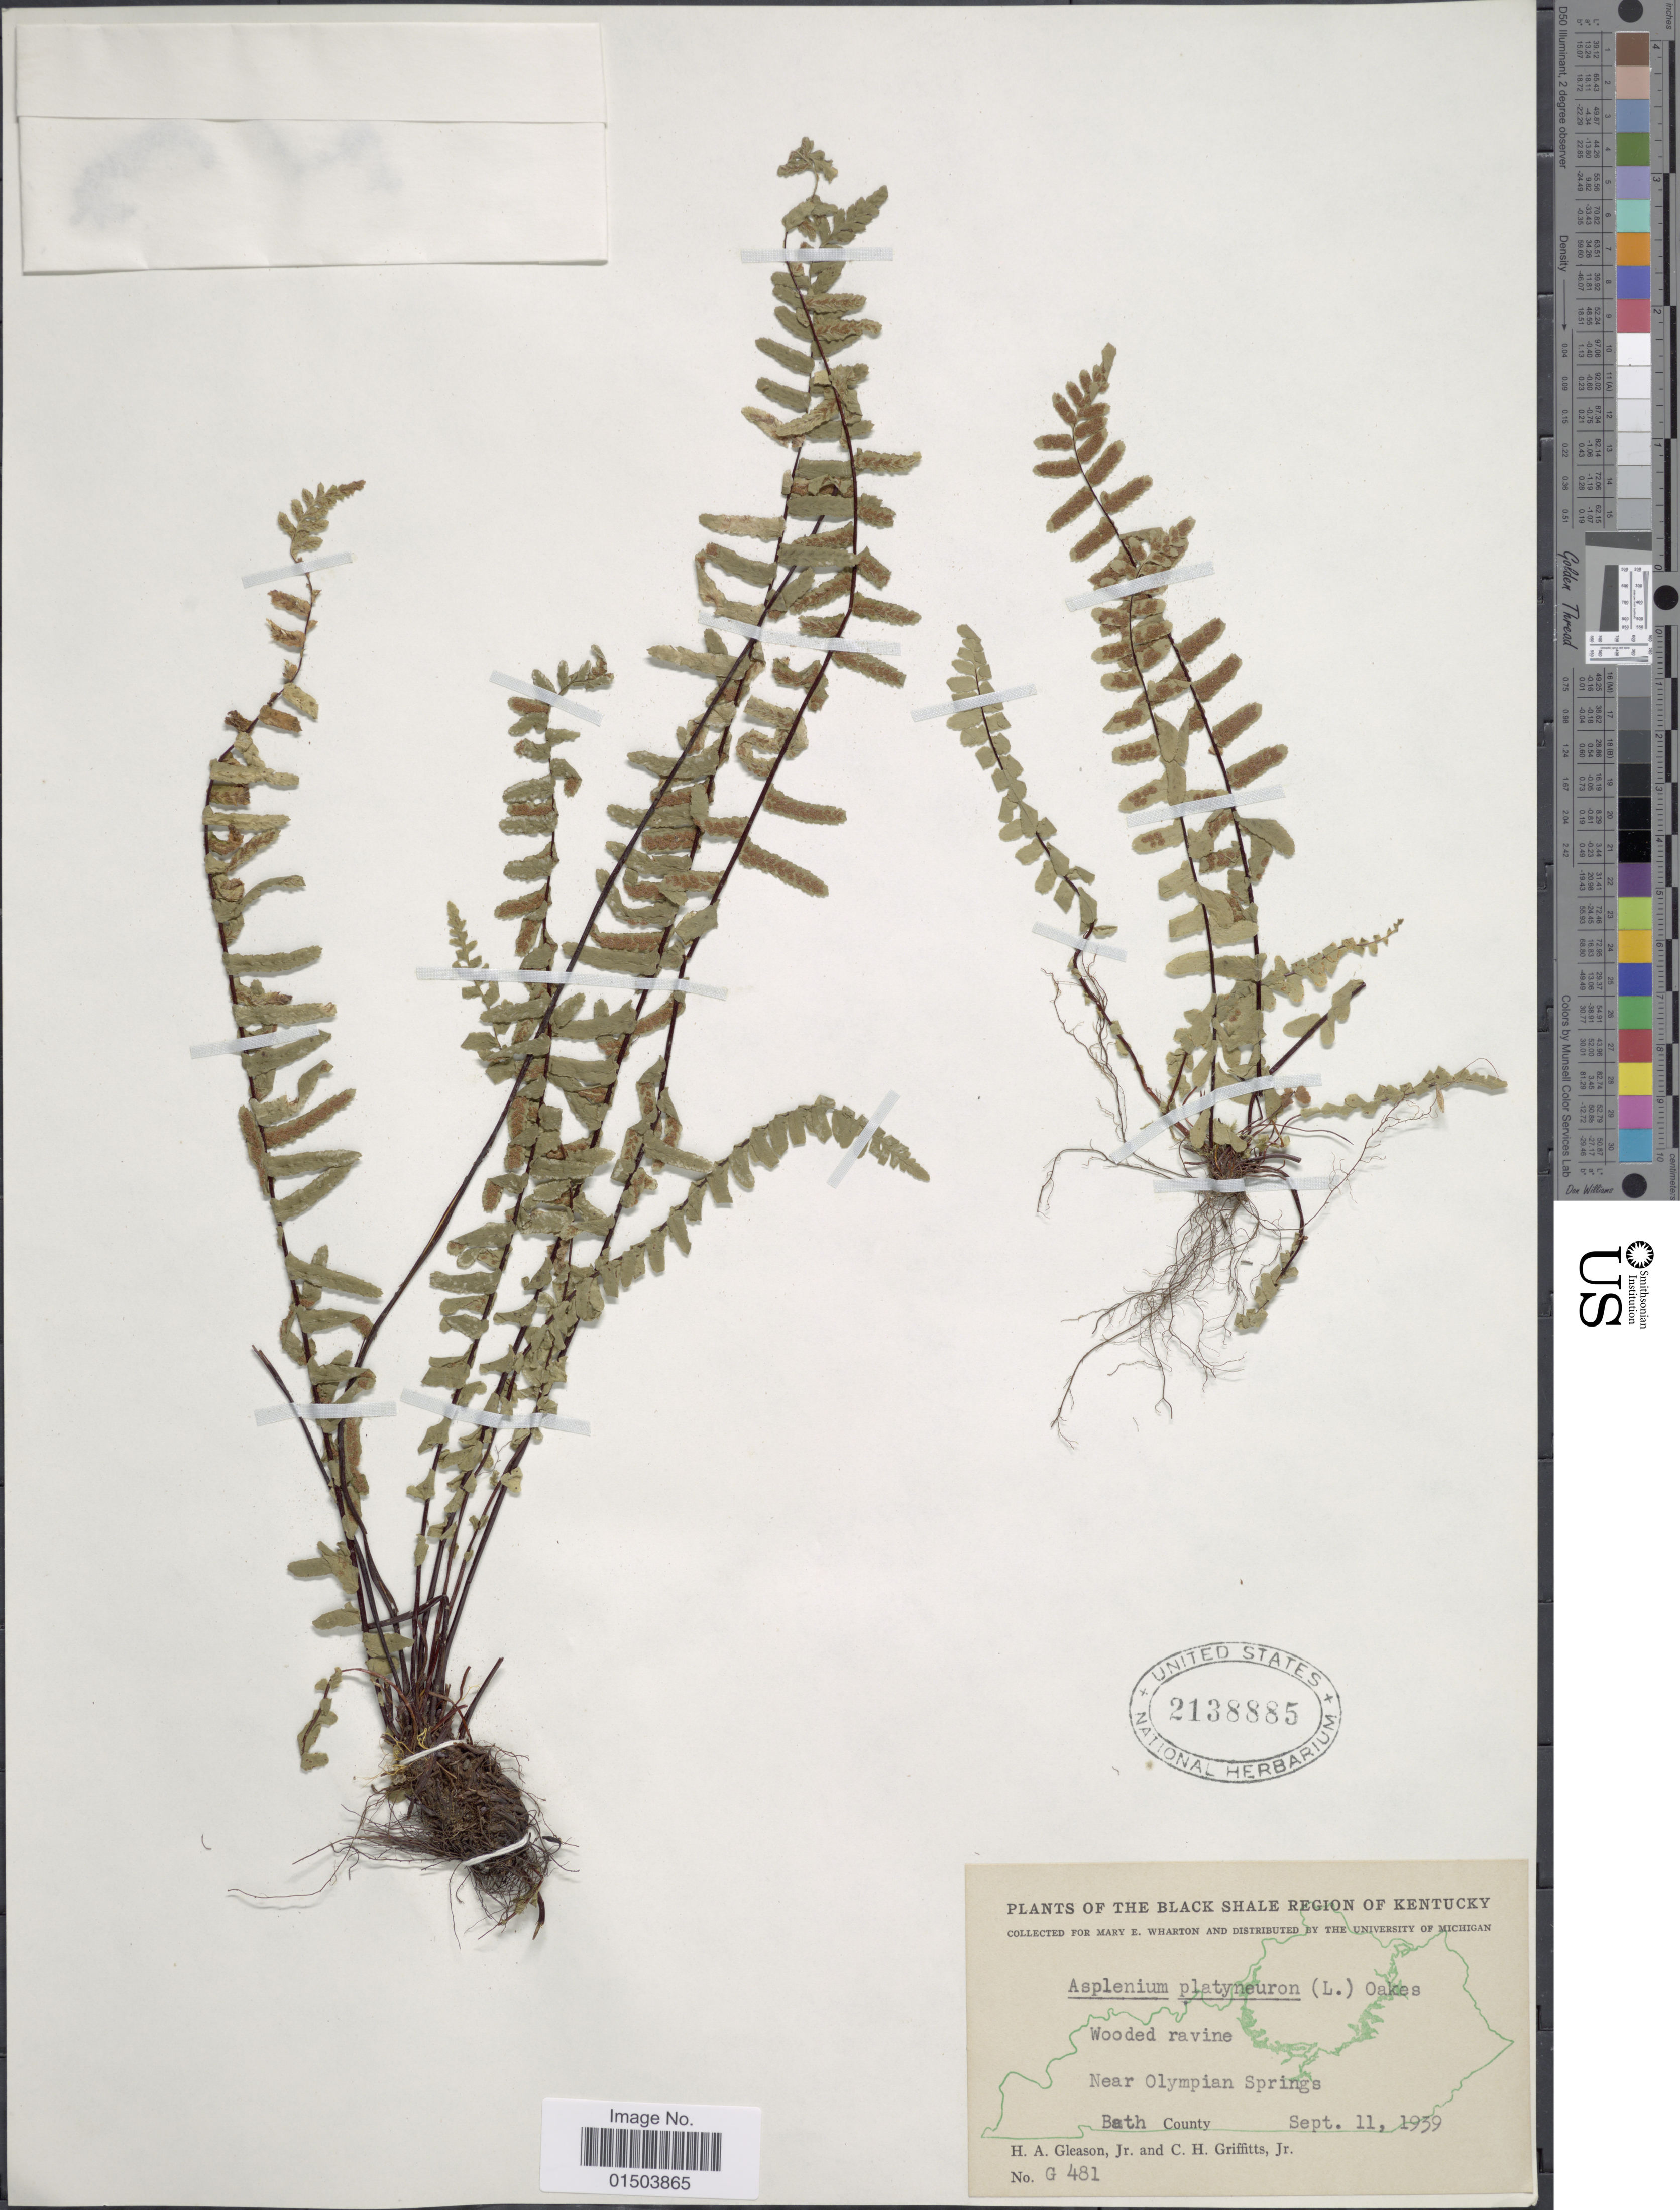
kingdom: Plantae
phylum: Tracheophyta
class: Polypodiopsida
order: Polypodiales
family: Aspleniaceae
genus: Asplenium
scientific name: Asplenium platyneuron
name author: (L.) Britton, Stearns & Poggenb.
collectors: H. A. Gleason & C. Griffitts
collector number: G 481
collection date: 1939-09-11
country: United States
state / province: Kentucky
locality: Black Shale Region of Kentucky. Wooded ravine, near Olympian Springs, Bath County.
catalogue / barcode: US 2138885